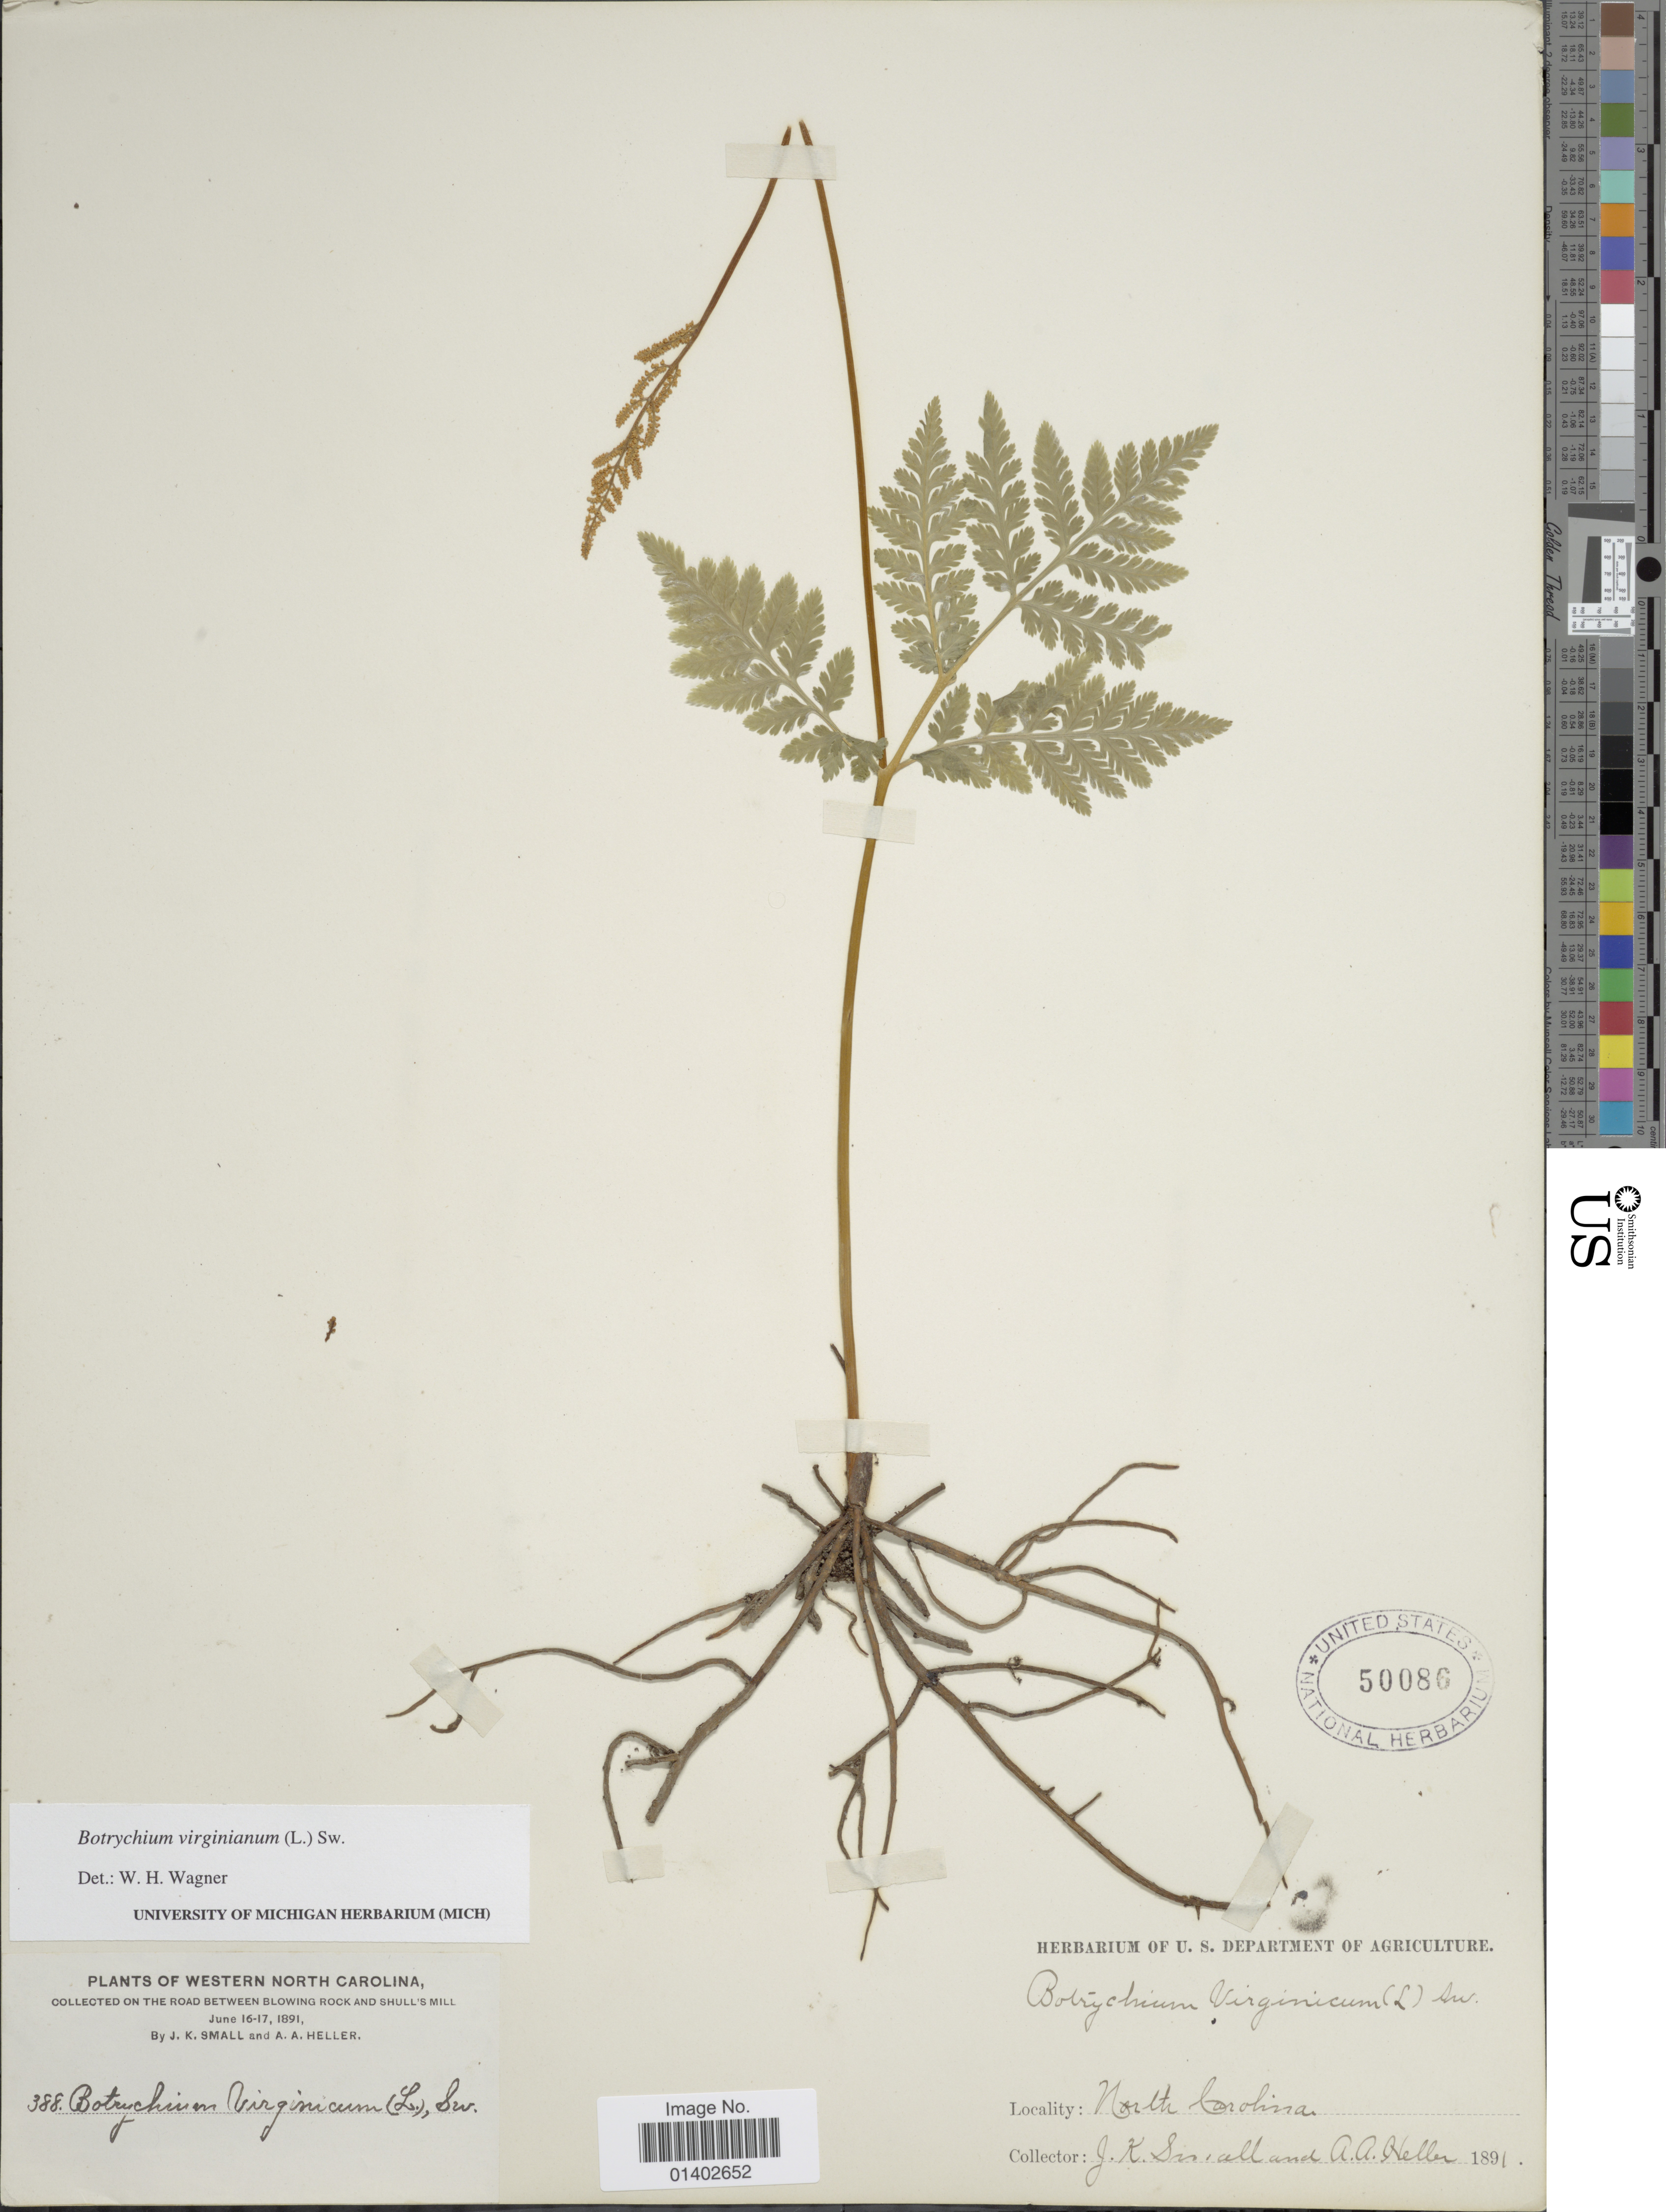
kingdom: Plantae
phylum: Tracheophyta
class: Polypodiopsida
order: Ophioglossales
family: Ophioglossaceae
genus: Botrychium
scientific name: Botrychium virginianum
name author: (L.) Sw.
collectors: J. K. Small & A. A. Heller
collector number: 388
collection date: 1891-06-16/1891-06-17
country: United States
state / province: North Carolina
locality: Western North Carolina, on the road between Blowing Rock and Shull's Mill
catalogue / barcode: US 50086